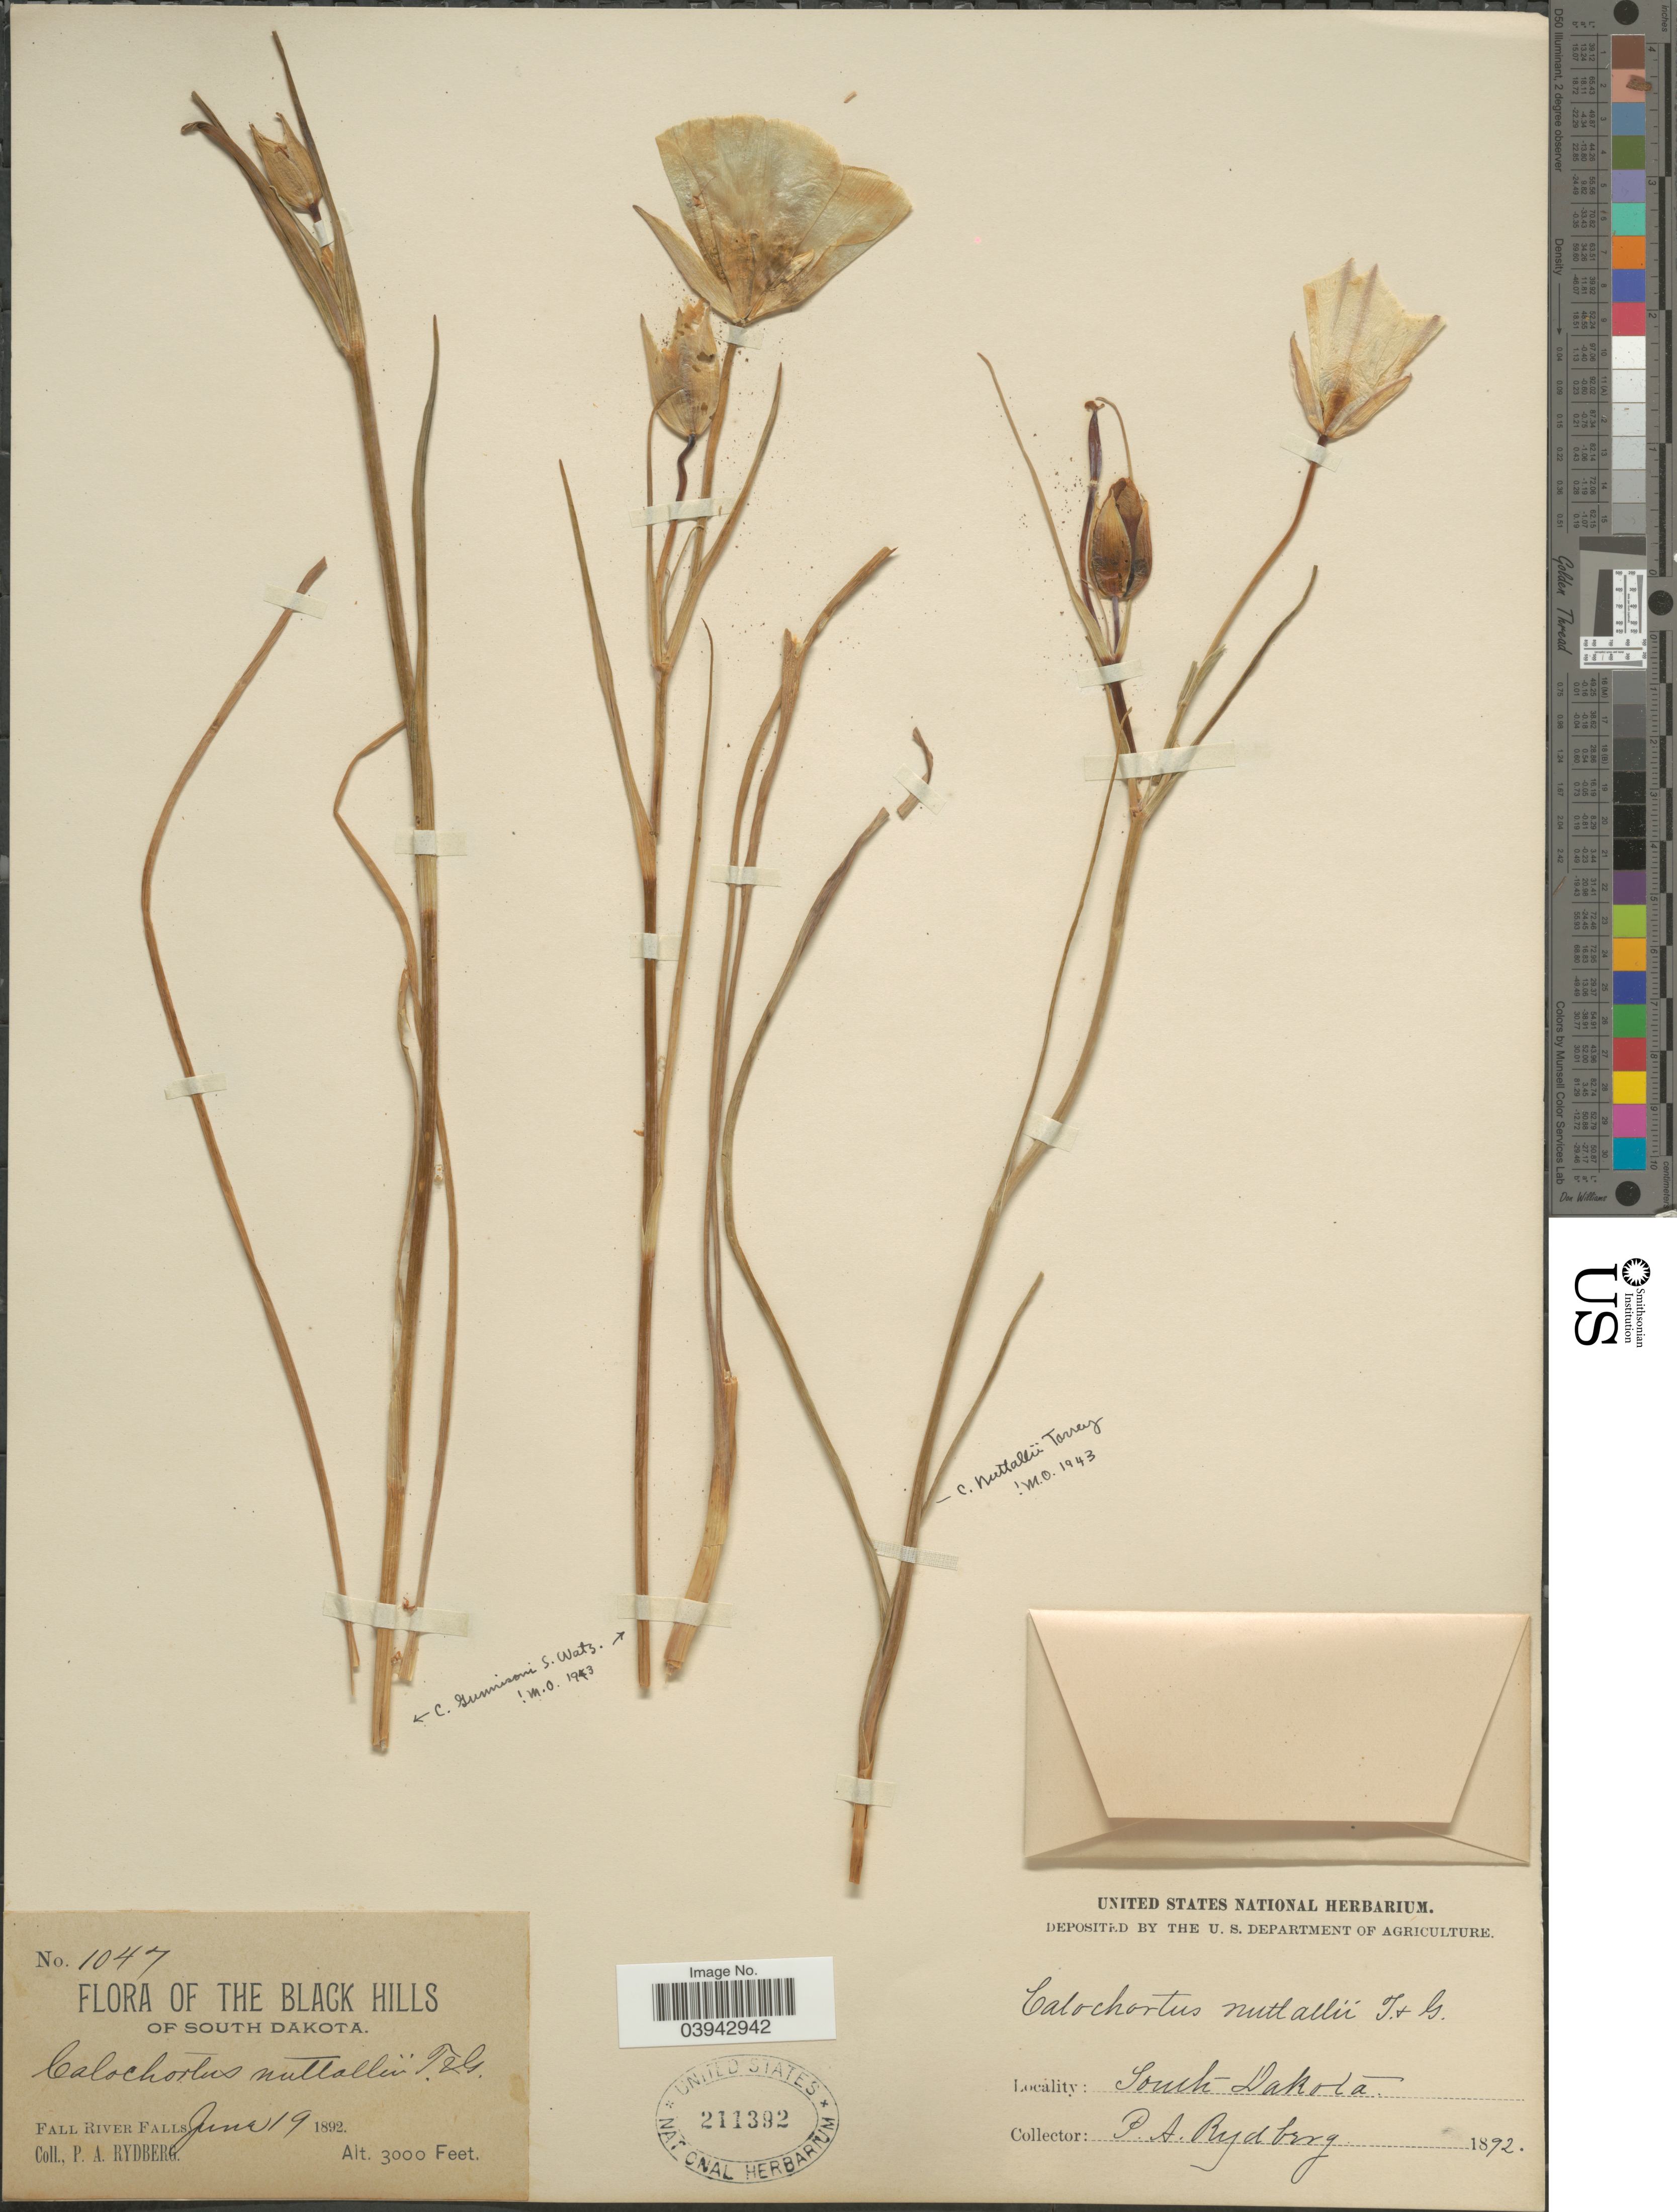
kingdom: Plantae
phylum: Tracheophyta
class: Liliopsida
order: Liliales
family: Liliaceae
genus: Calochortus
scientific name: Calochortus nuttallii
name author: Torr.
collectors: P. A. Rydberg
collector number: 1047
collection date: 1892-06-19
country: United States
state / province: South Dakota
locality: The Black Hills of South Dakota. Fall River Falls.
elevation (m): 914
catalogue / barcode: US 211392